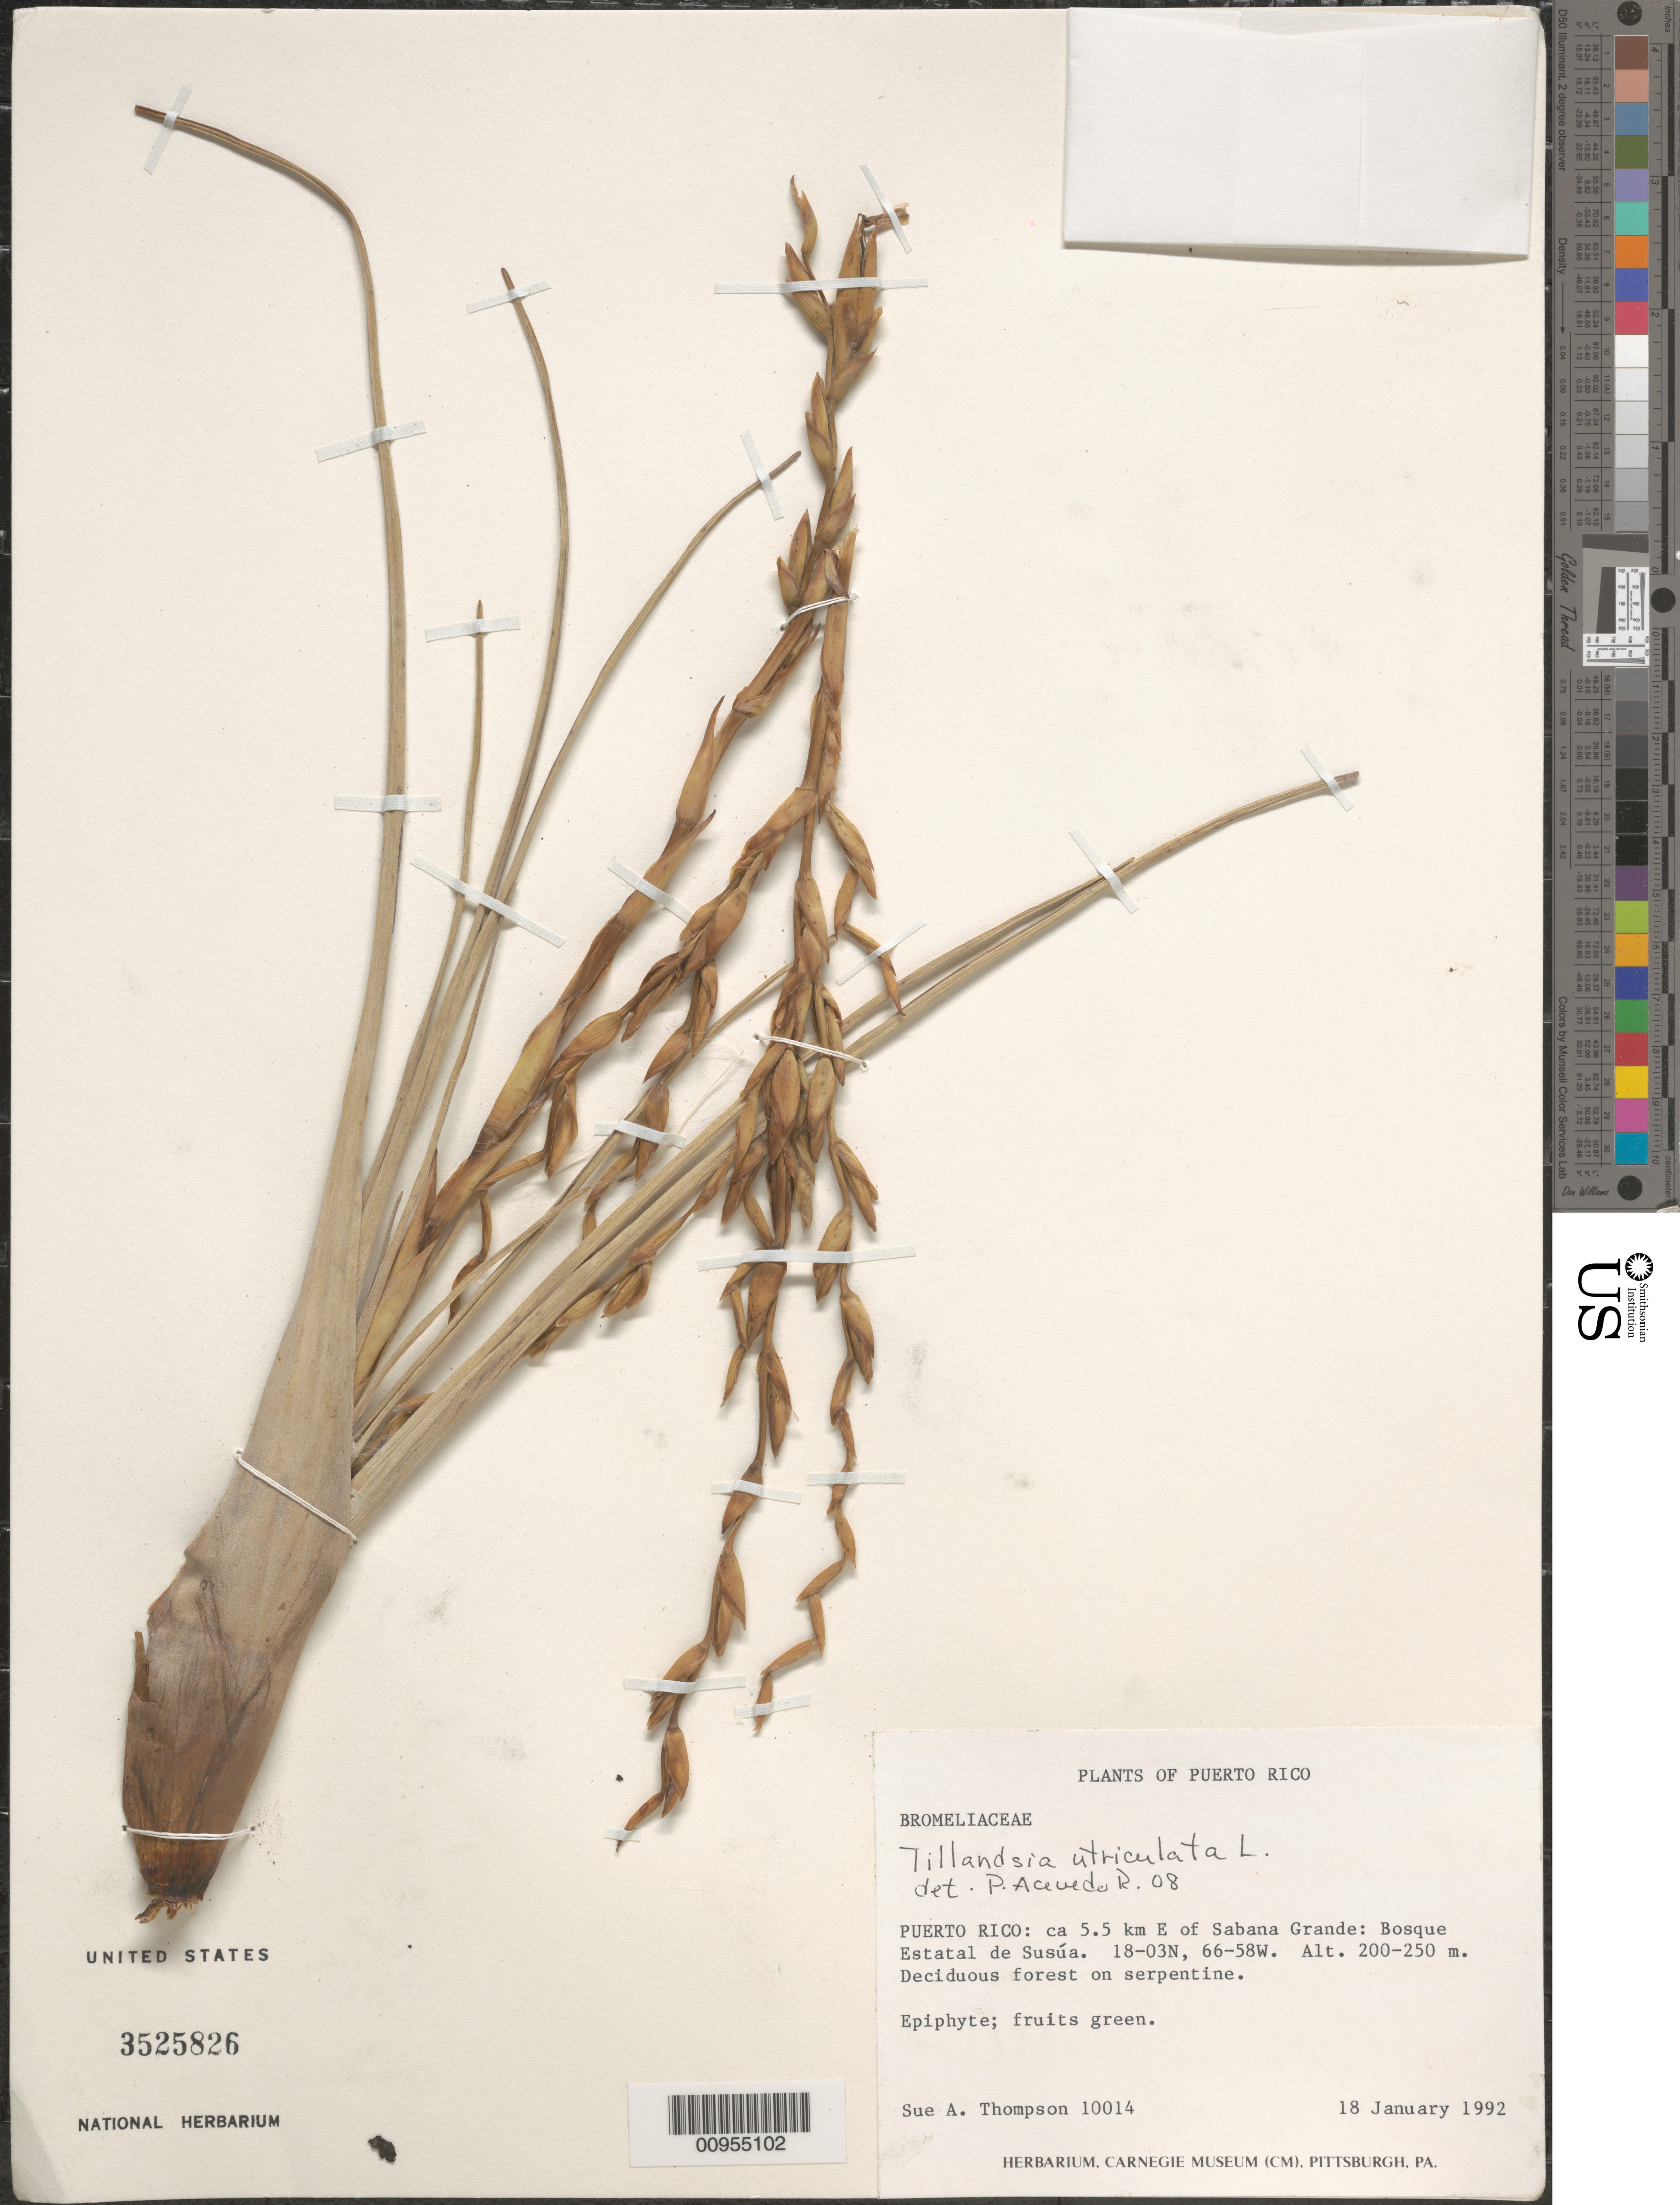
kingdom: Plantae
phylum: Tracheophyta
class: Liliopsida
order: Poales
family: Bromeliaceae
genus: Tillandsia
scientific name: Tillandsia utriculata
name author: L.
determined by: Acevedo-Rodríguez, P., (BOT), Smithsonian Institution - National Museum of Natural History (UNITED STATES)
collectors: S. A. Thompson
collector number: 10014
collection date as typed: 18 Jan 1992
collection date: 1992-01-18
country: Puerto Rico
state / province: Sabana Grande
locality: Bosque Estatal de Susúa, ca. 5.5 km E of Sabana Grande.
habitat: Deciduous forest on serpentine.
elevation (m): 200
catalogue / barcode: US 3525826